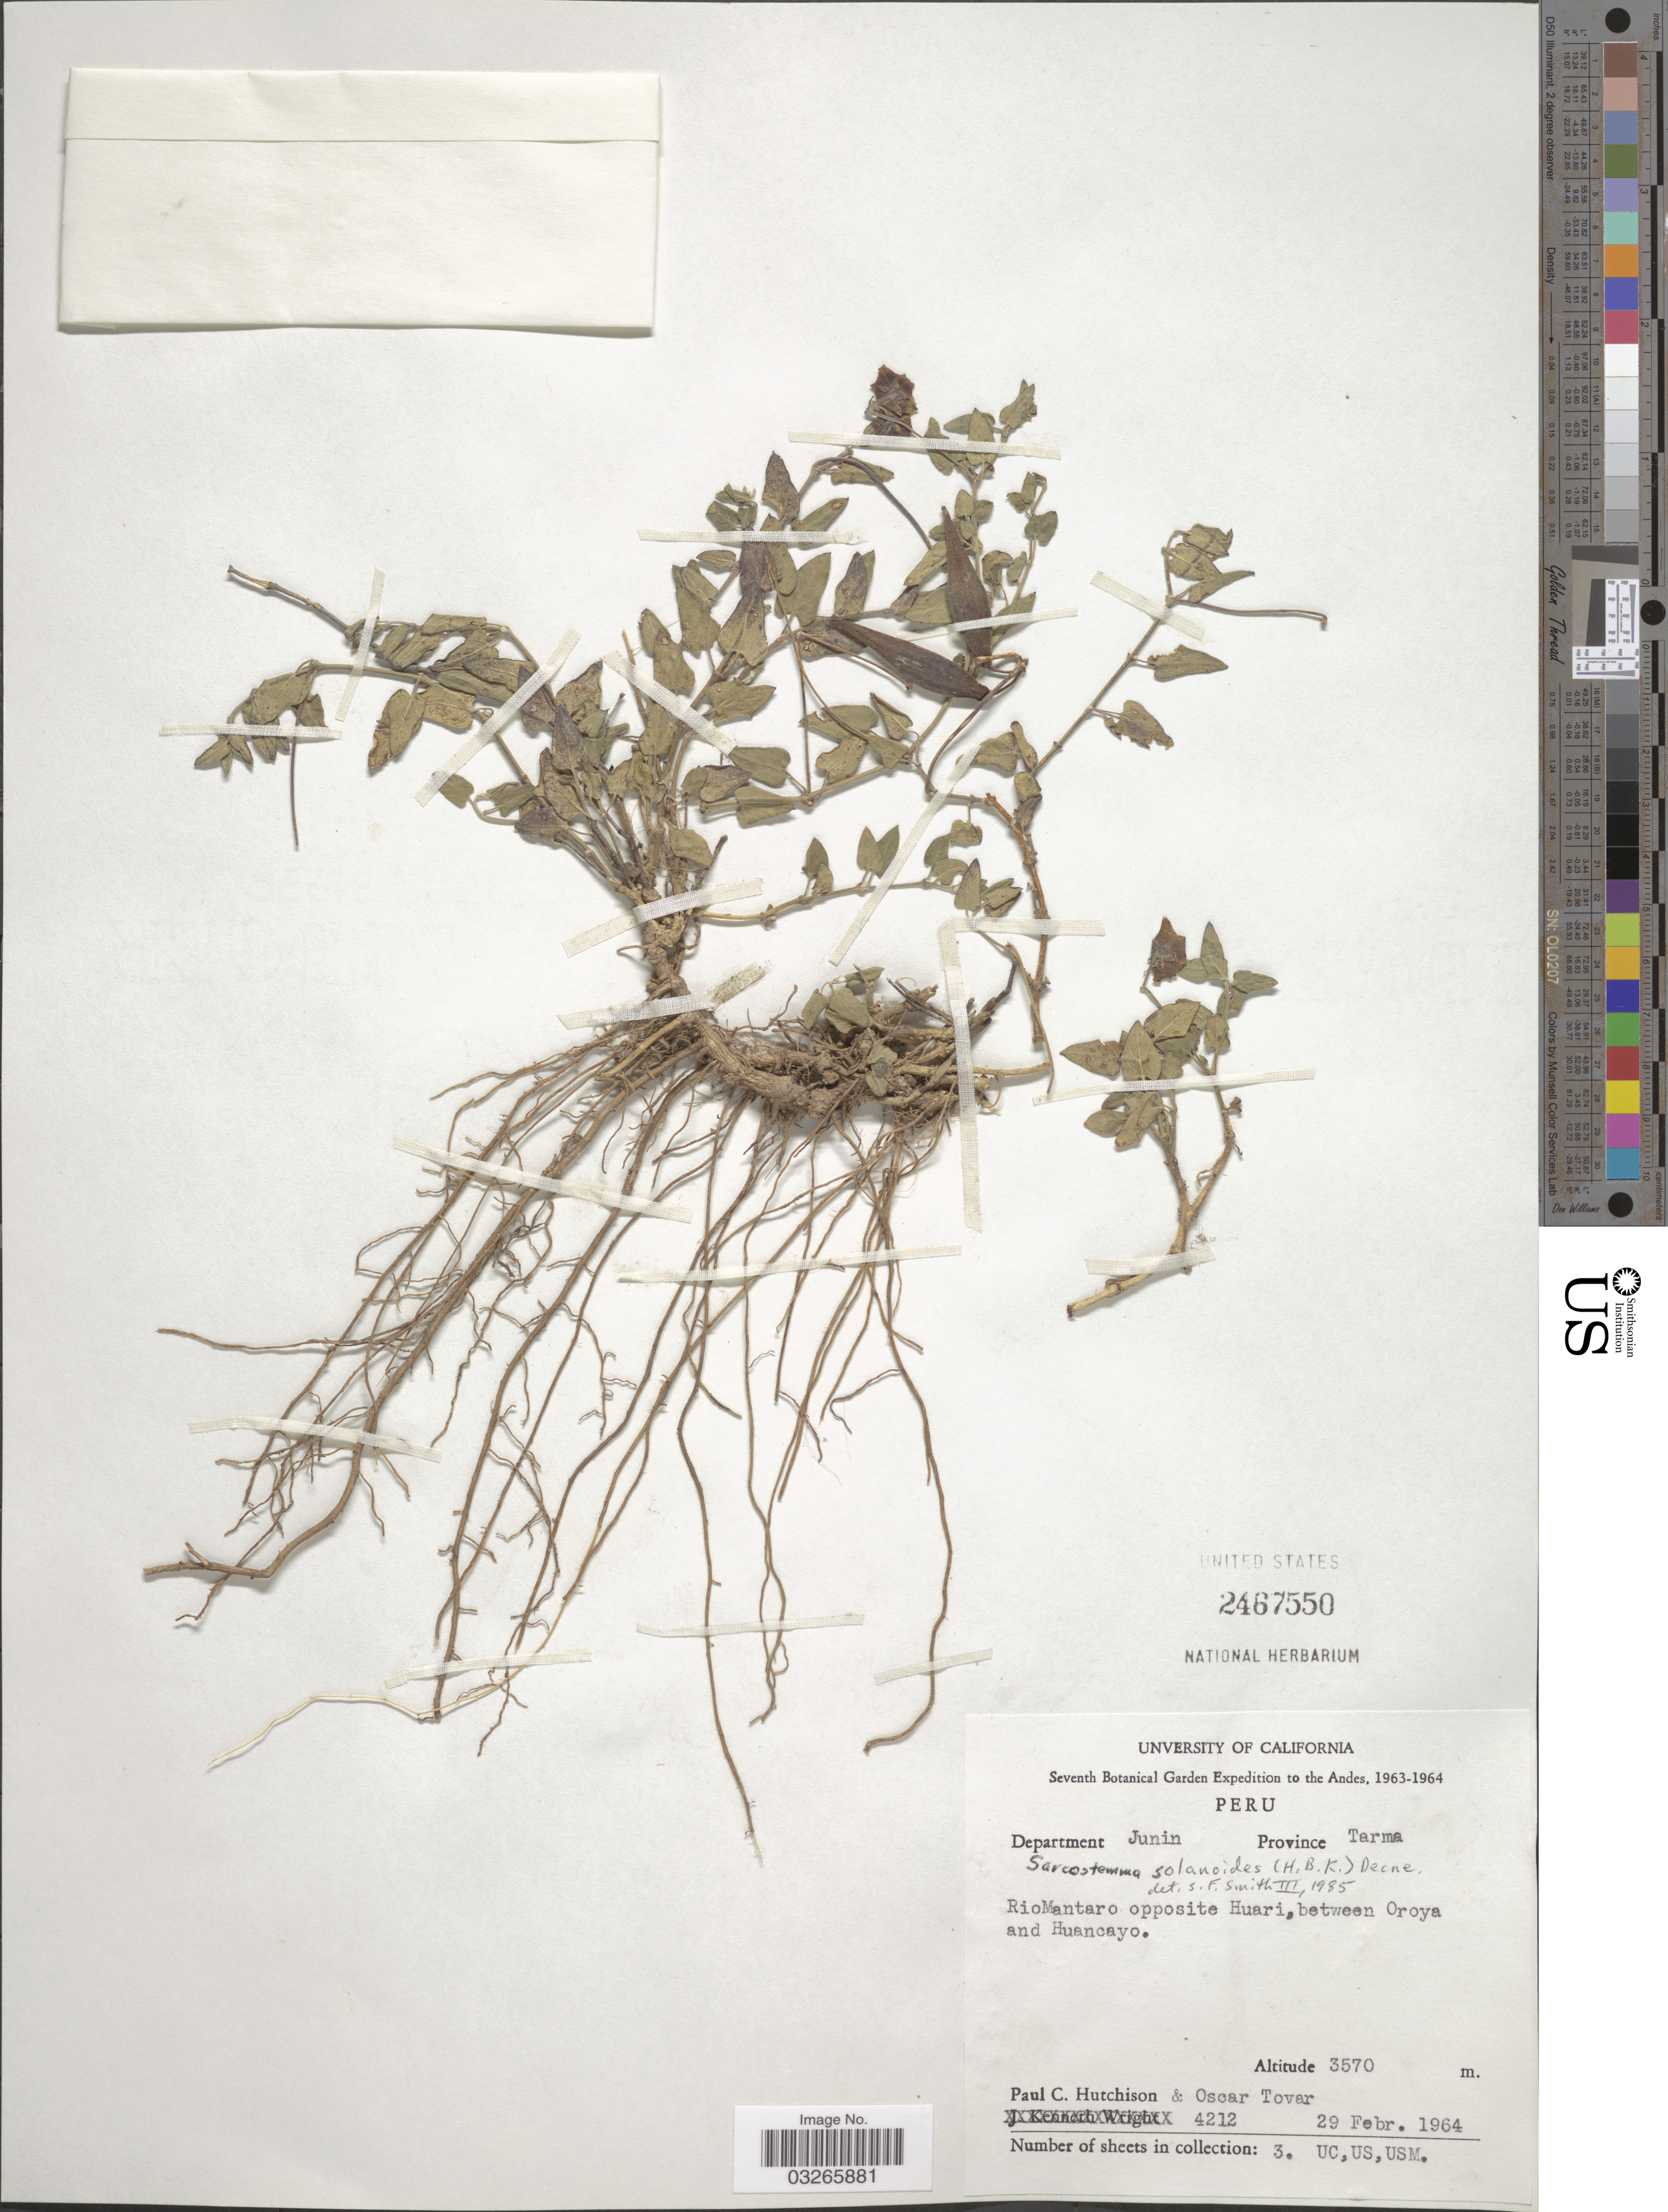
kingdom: Plantae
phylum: Tracheophyta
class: Magnoliopsida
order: Gentianales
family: Apocynaceae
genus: Sarcostemma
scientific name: Sarcostemma solanoides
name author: (Kunth) Decne.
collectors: P. C. Hutchison & Ó. Tovar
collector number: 4212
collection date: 1964-02-29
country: Peru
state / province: Junín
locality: Andes. Department Junin Province Tarma. Rio Mantaro opposite Huari, between Oroya and Huancayo.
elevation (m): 3570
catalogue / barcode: US 2467550